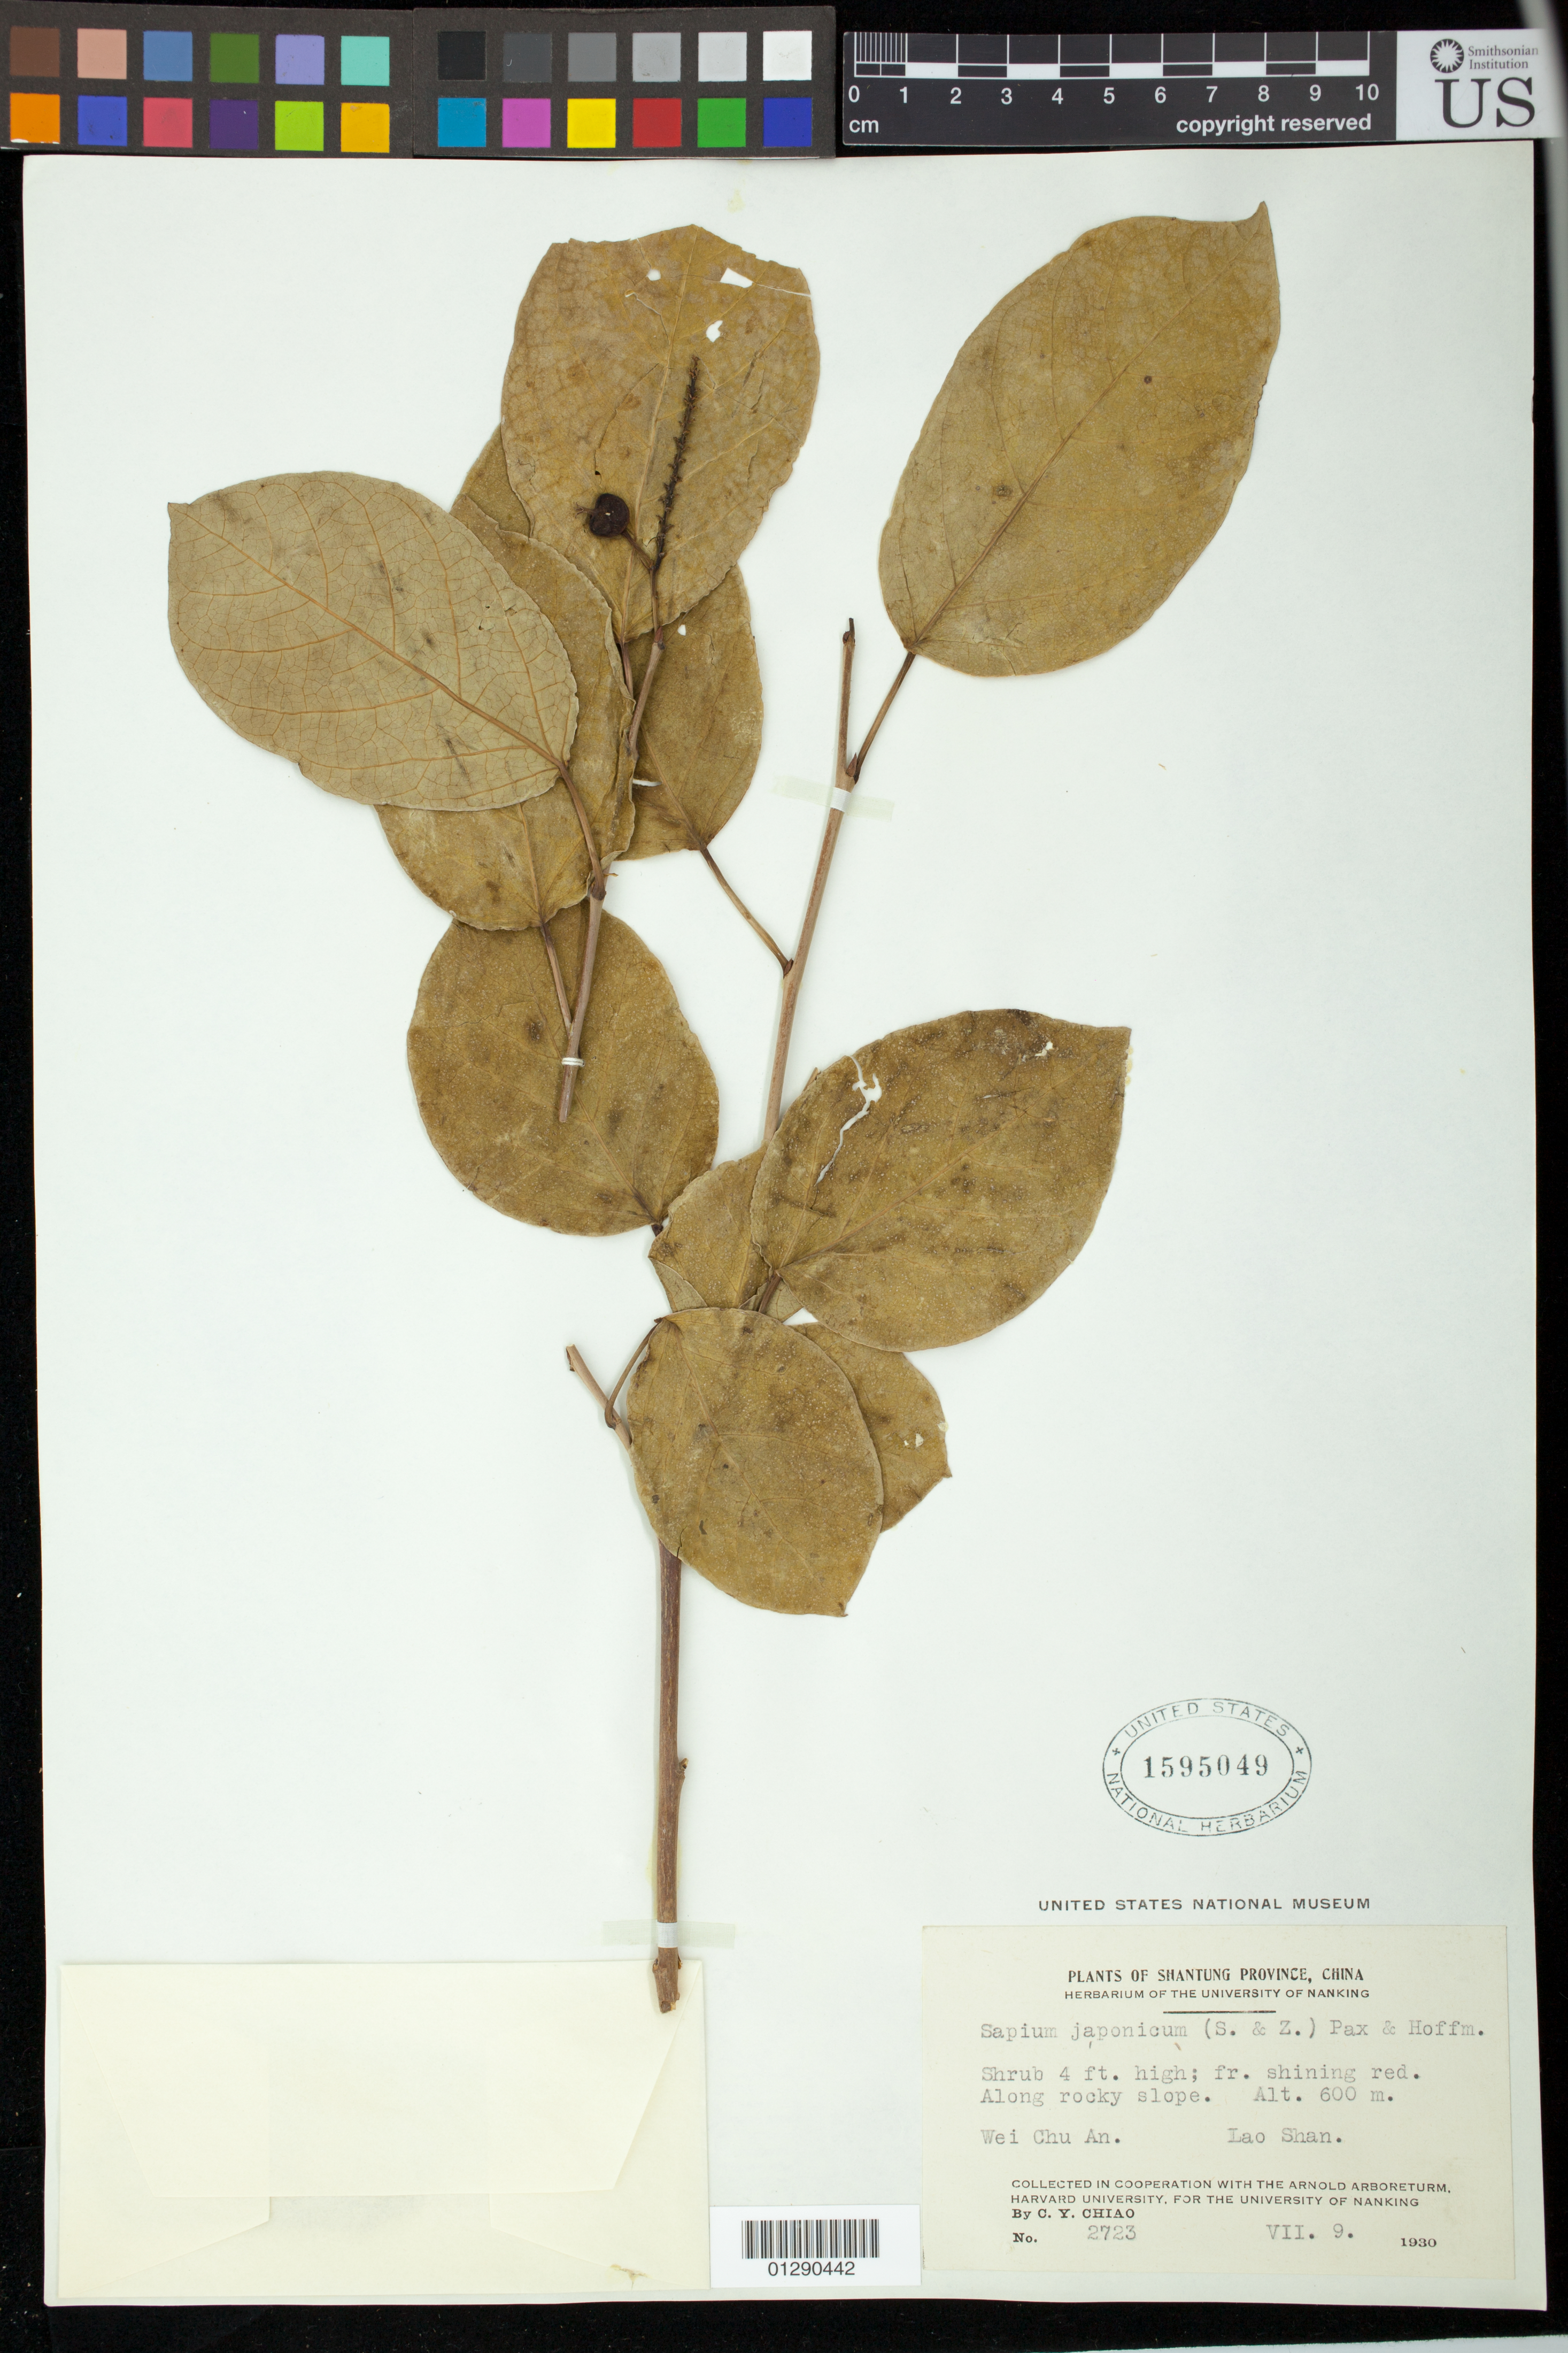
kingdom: Plantae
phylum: Tracheophyta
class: Magnoliopsida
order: Malpighiales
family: Euphorbiaceae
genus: Sapium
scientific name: Sapium japonicum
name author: (Siebold & Zucc.) Pax & K. Hoffm.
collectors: C. Y. Chiao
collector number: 2723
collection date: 1930-07-09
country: China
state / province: Shandong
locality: Wei Chu An. Lao Shan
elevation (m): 600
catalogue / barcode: US 1595049